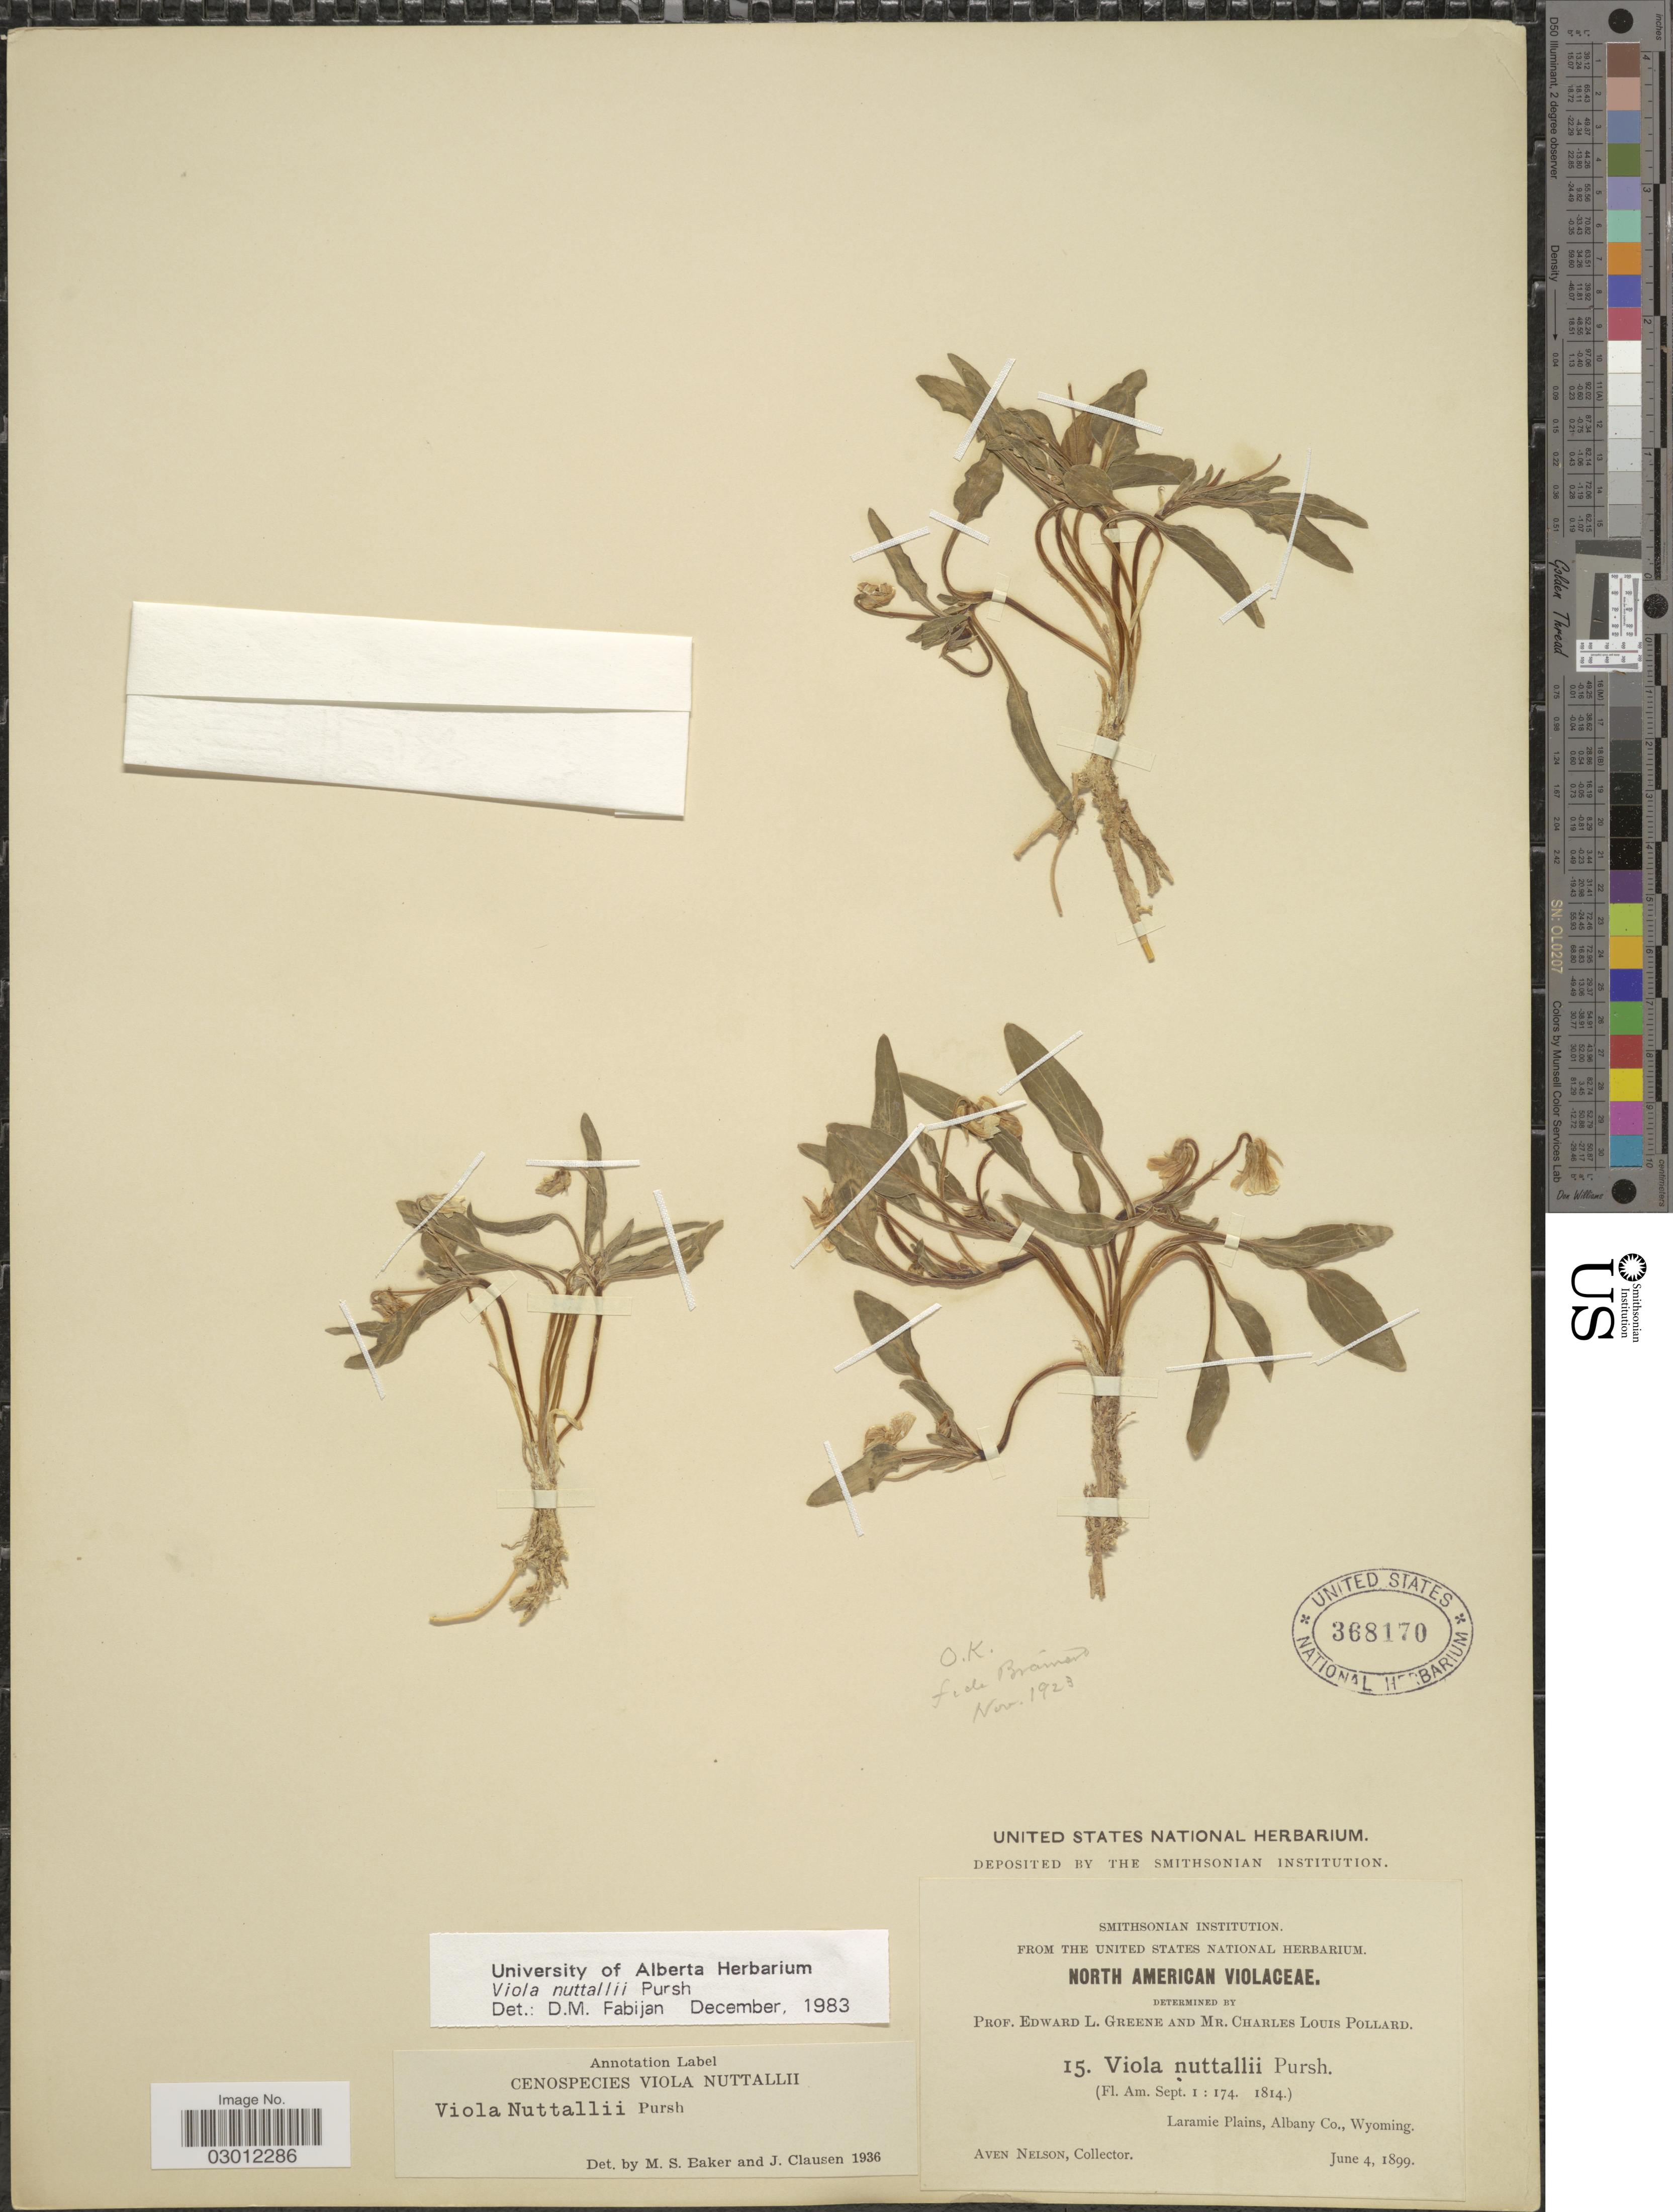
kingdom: Plantae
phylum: Tracheophyta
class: Magnoliopsida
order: Malpighiales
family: Violaceae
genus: Viola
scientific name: Viola nuttallii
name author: Pursh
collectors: A. Nelson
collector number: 15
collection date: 1899-06-04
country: United States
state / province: Wyoming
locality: Laramie Plains, Albany Co.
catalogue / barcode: US 368170